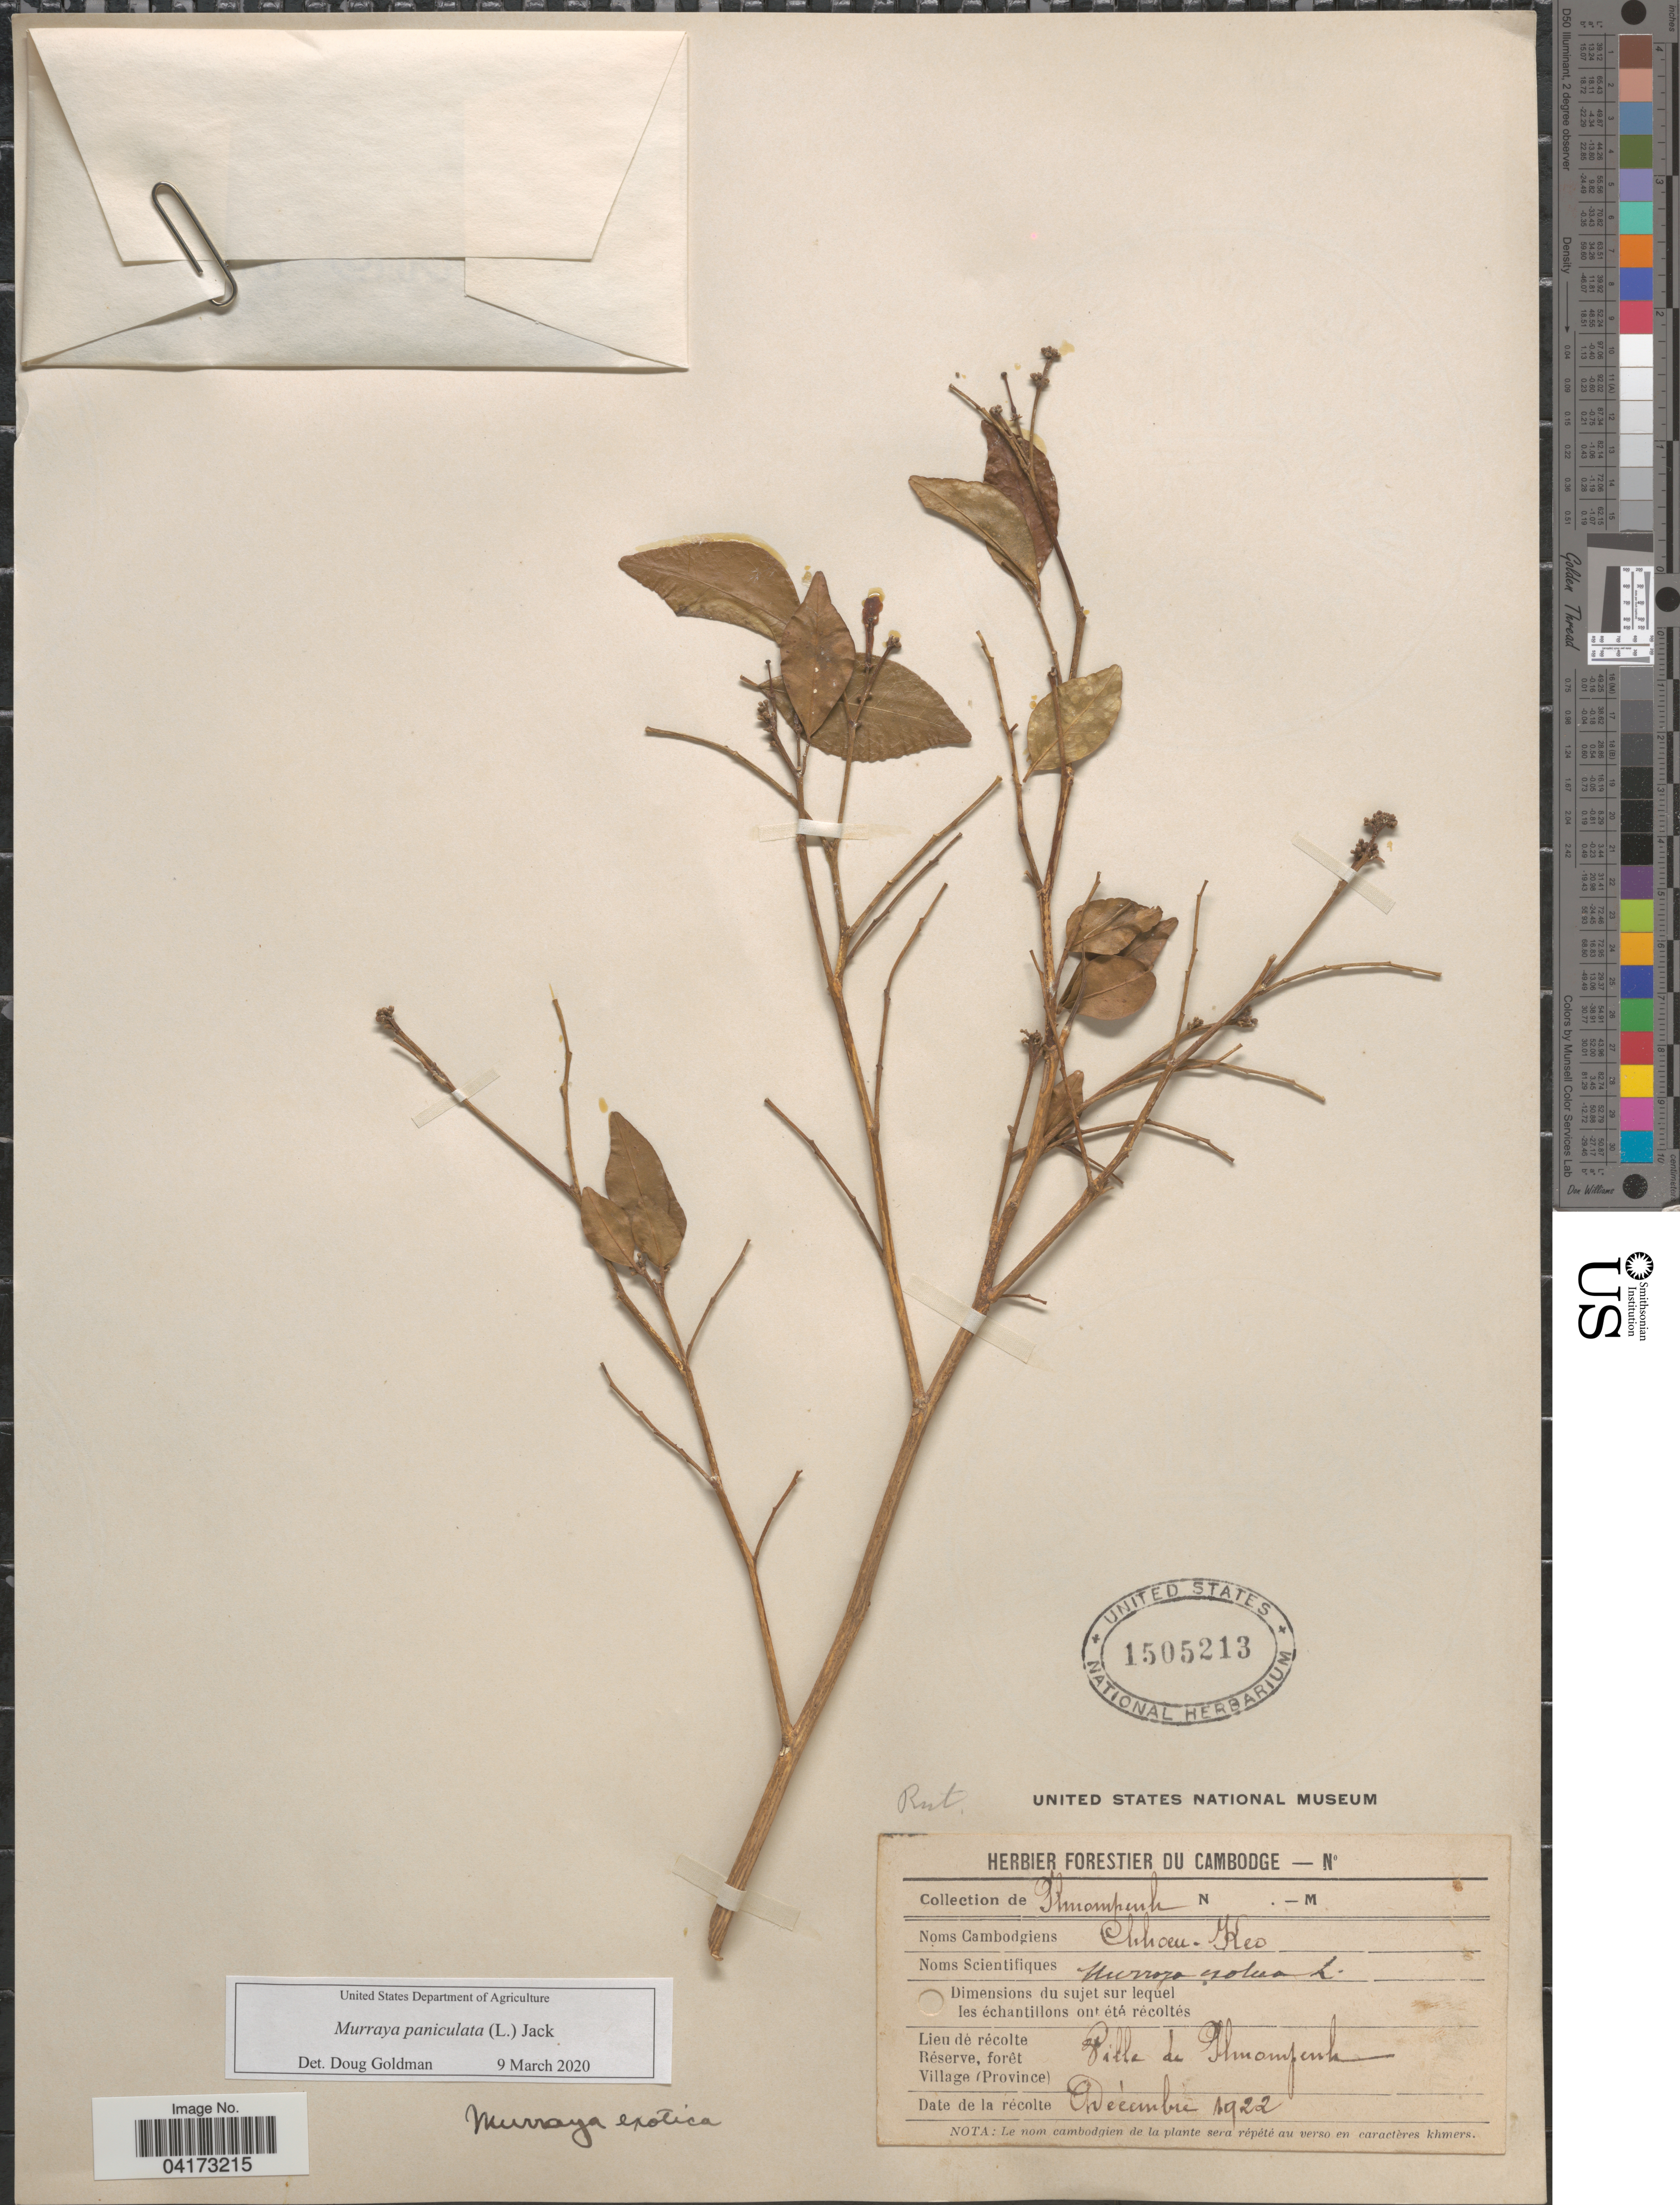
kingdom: Plantae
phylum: Tracheophyta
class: Magnoliopsida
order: Sapindales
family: Rutaceae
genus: Murraya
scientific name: Murraya paniculata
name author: (L.) Jack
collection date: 1922-12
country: Cambodia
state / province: Phnom Penh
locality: Ville de Phnompenh.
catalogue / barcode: US 1505213